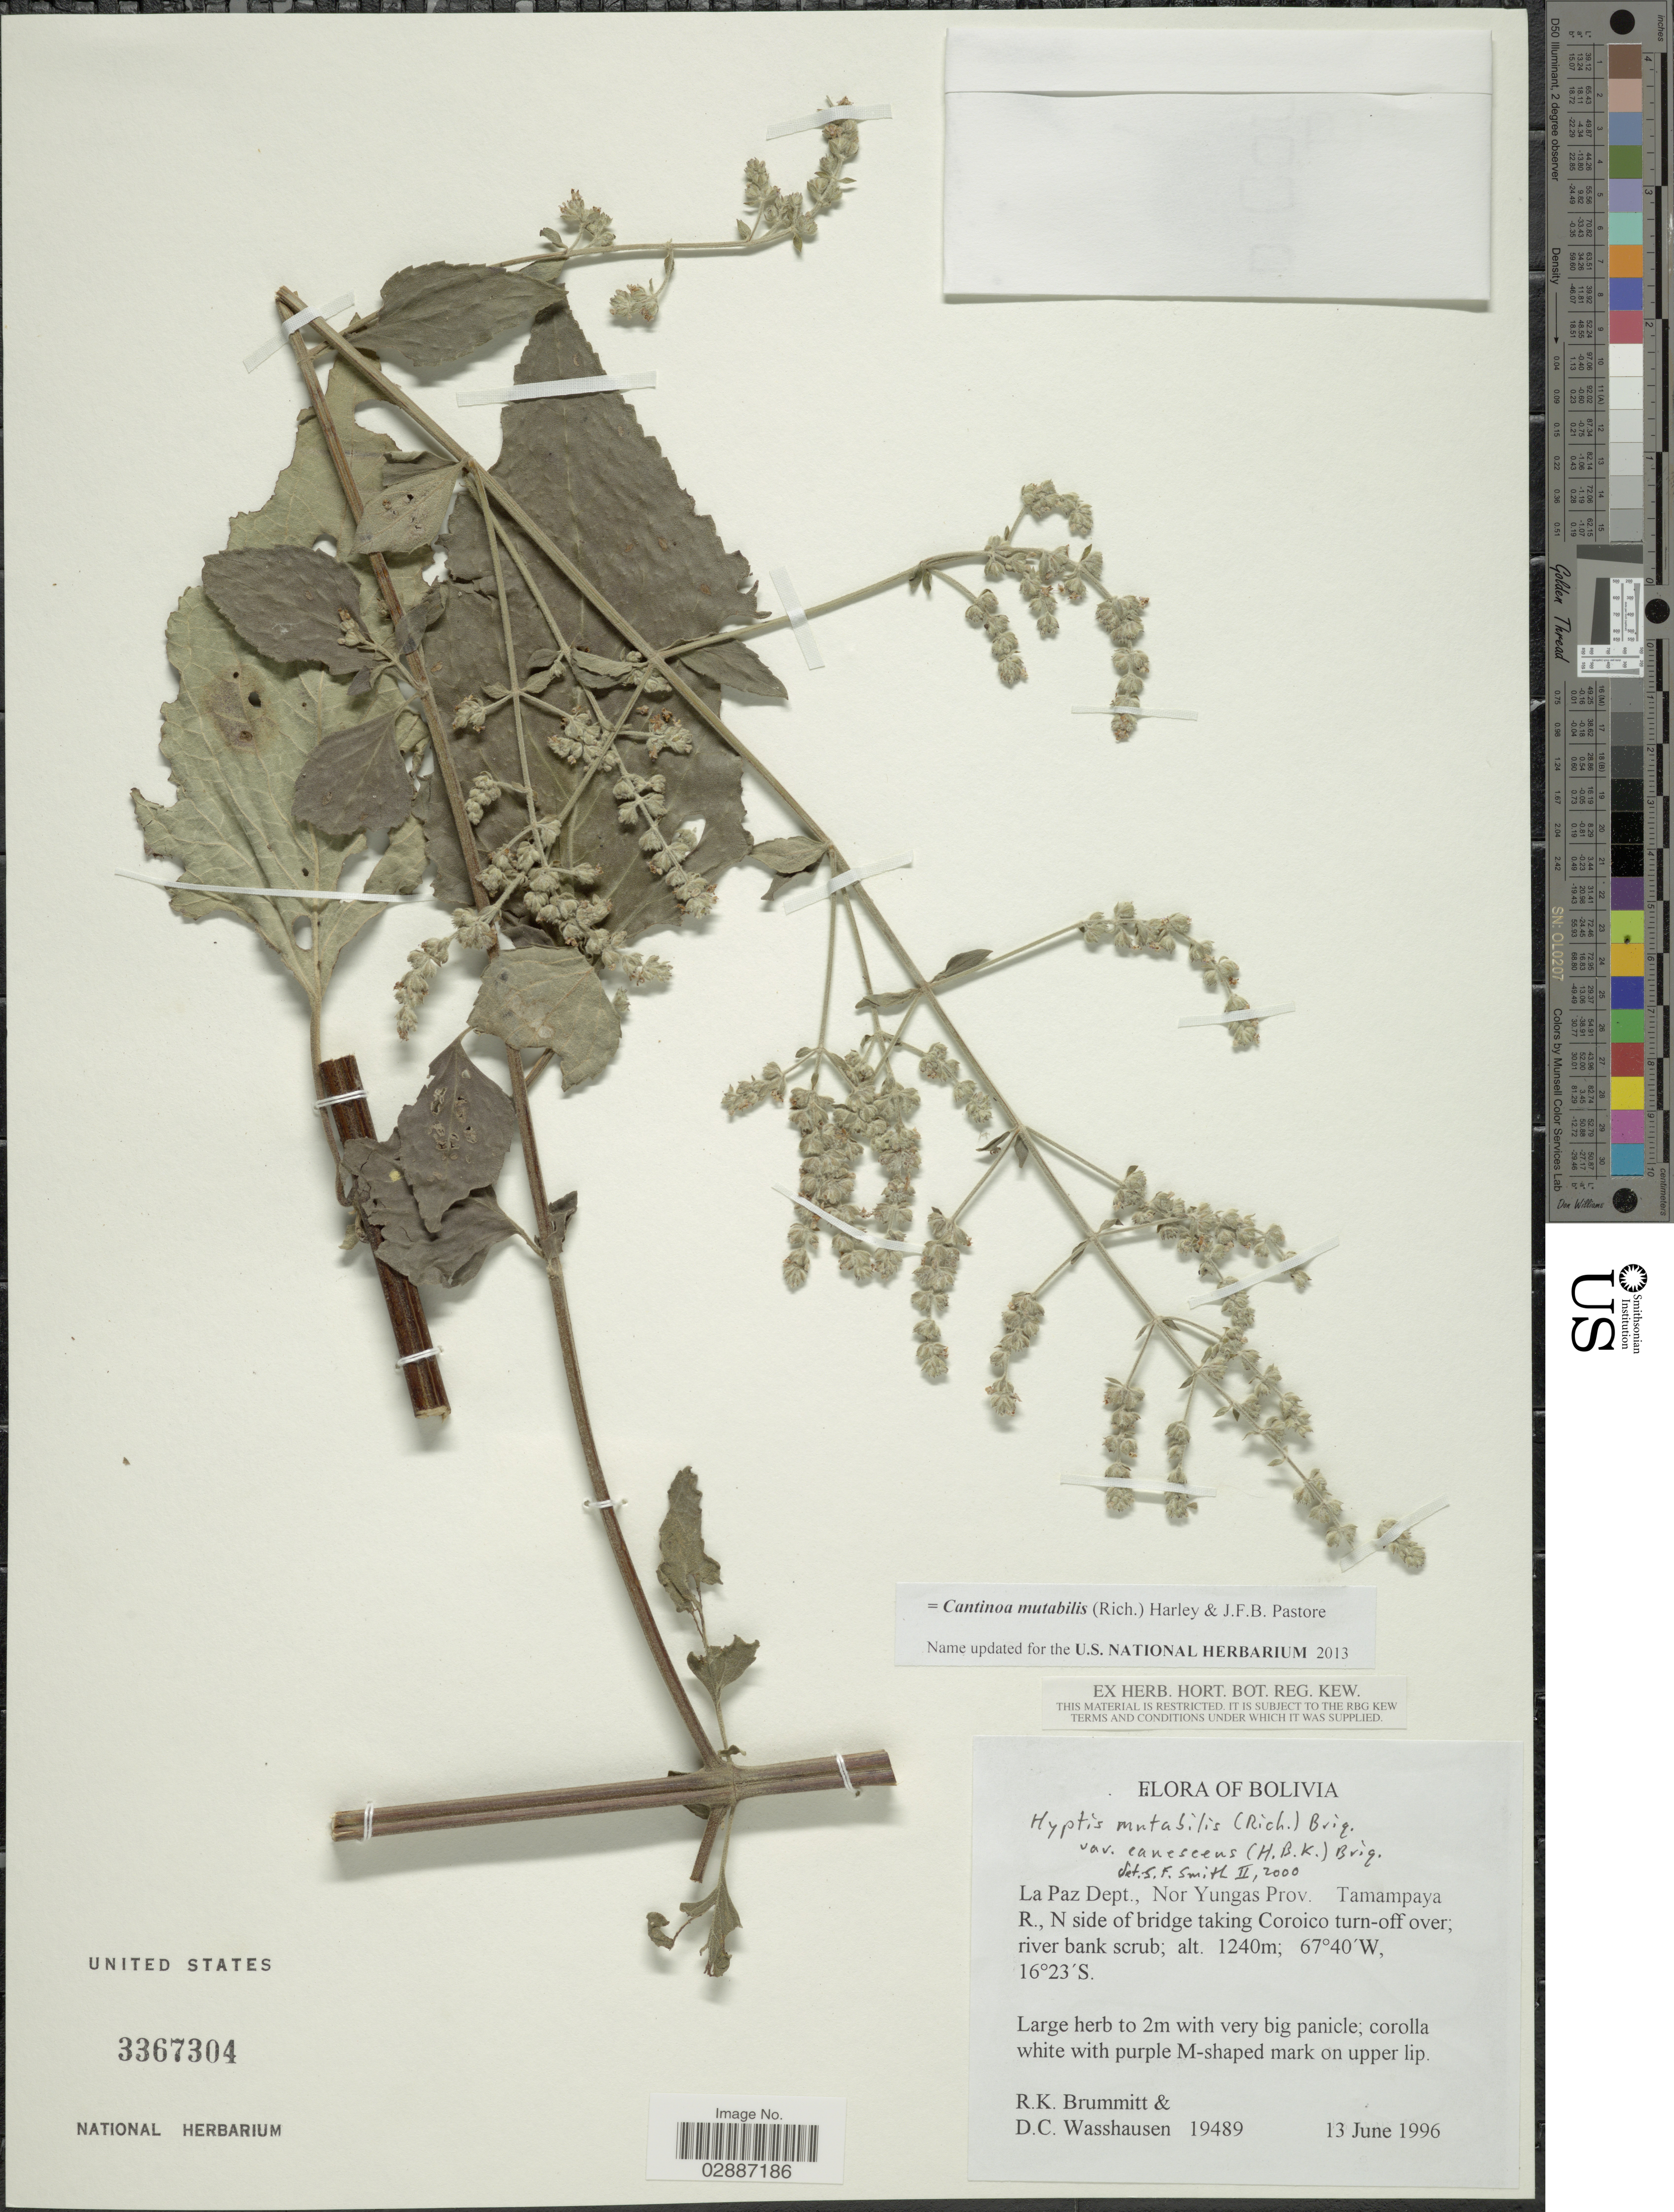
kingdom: Plantae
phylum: Tracheophyta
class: Magnoliopsida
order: Lamiales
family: Lamiaceae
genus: Cantinoa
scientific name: Cantinoa mutabilis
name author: (Epling) Harley & J.F.B. Pastore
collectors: R. K. Brummitt & D. C. Wasshausen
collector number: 19489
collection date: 1996-06-13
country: Bolivia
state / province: La Paz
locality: La Paz Dept., Nor Yungas Prov. Tamampaya R., N side of bridge taking Coroico tun-off over.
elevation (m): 1240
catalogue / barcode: US 3367304